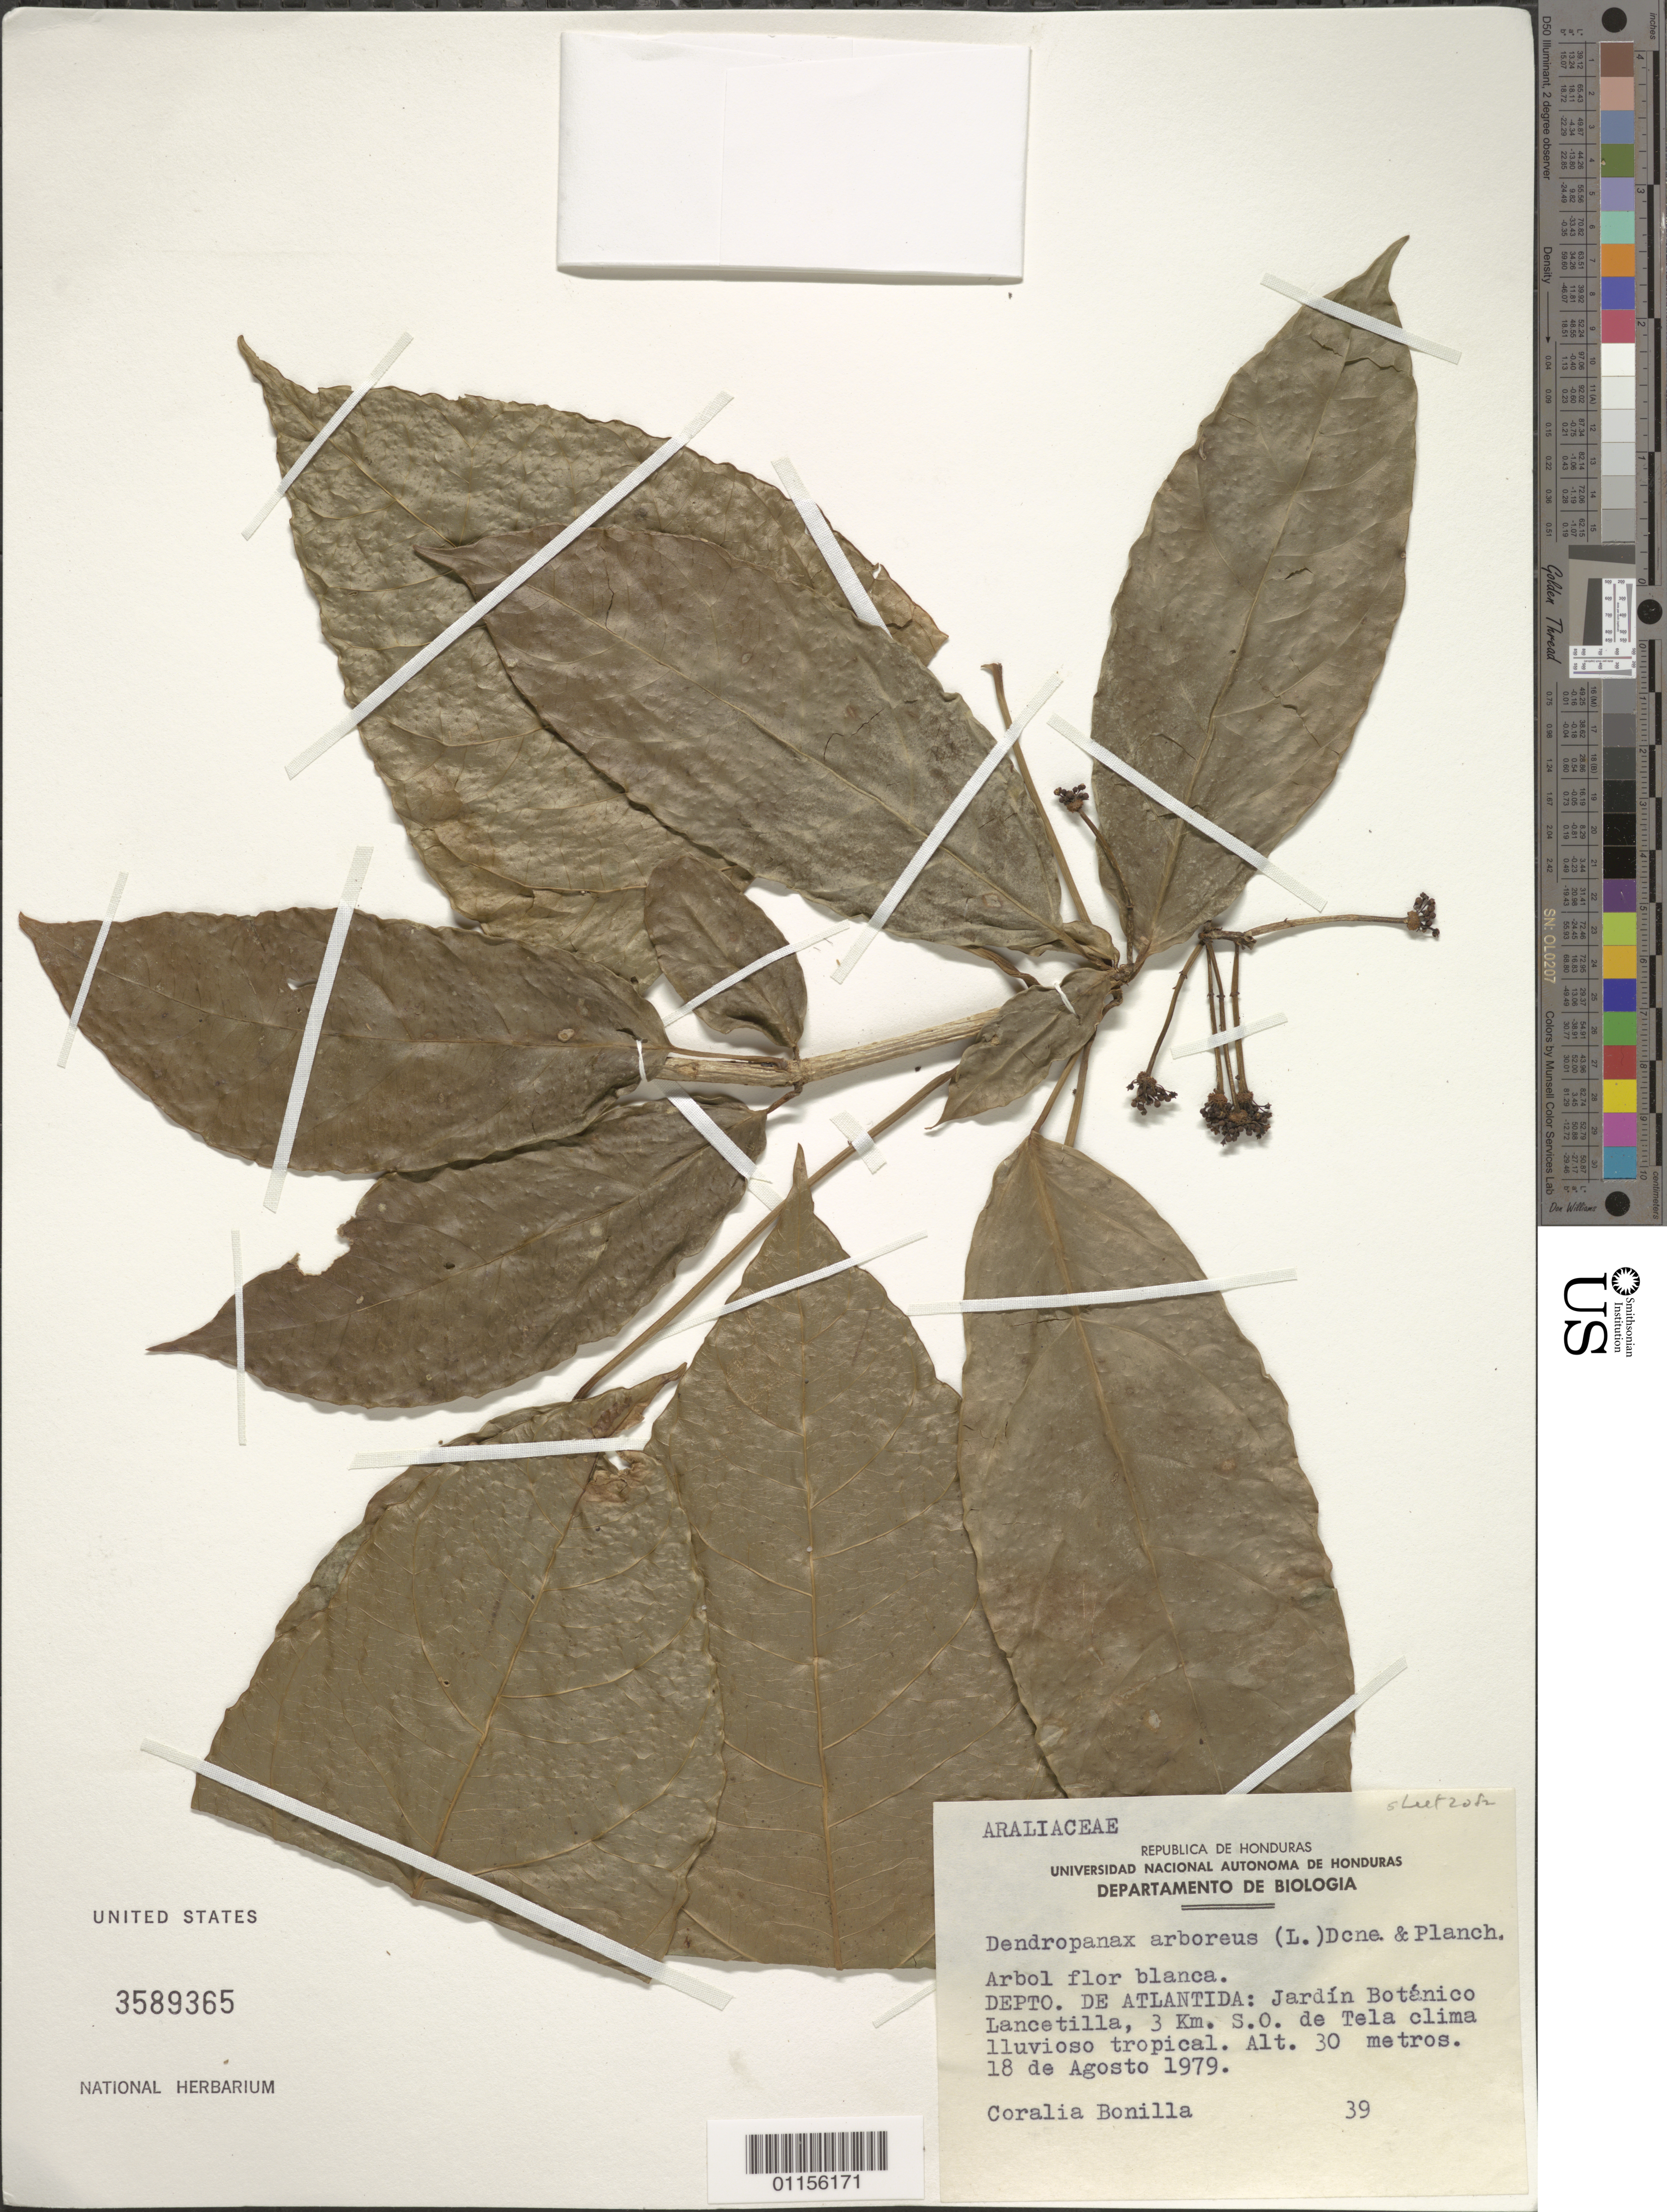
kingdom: Plantae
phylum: Tracheophyta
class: Magnoliopsida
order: Apiales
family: Araliaceae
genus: Dendropanax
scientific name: Dendropanax arboreus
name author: (L.) Decne. & Planch.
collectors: C. Bonilla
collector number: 39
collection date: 1979-08-18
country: Honduras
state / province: Atlántida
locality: Jardin Botanico Lancetilla, 3km SW of Tela.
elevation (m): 30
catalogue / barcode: US 3589365